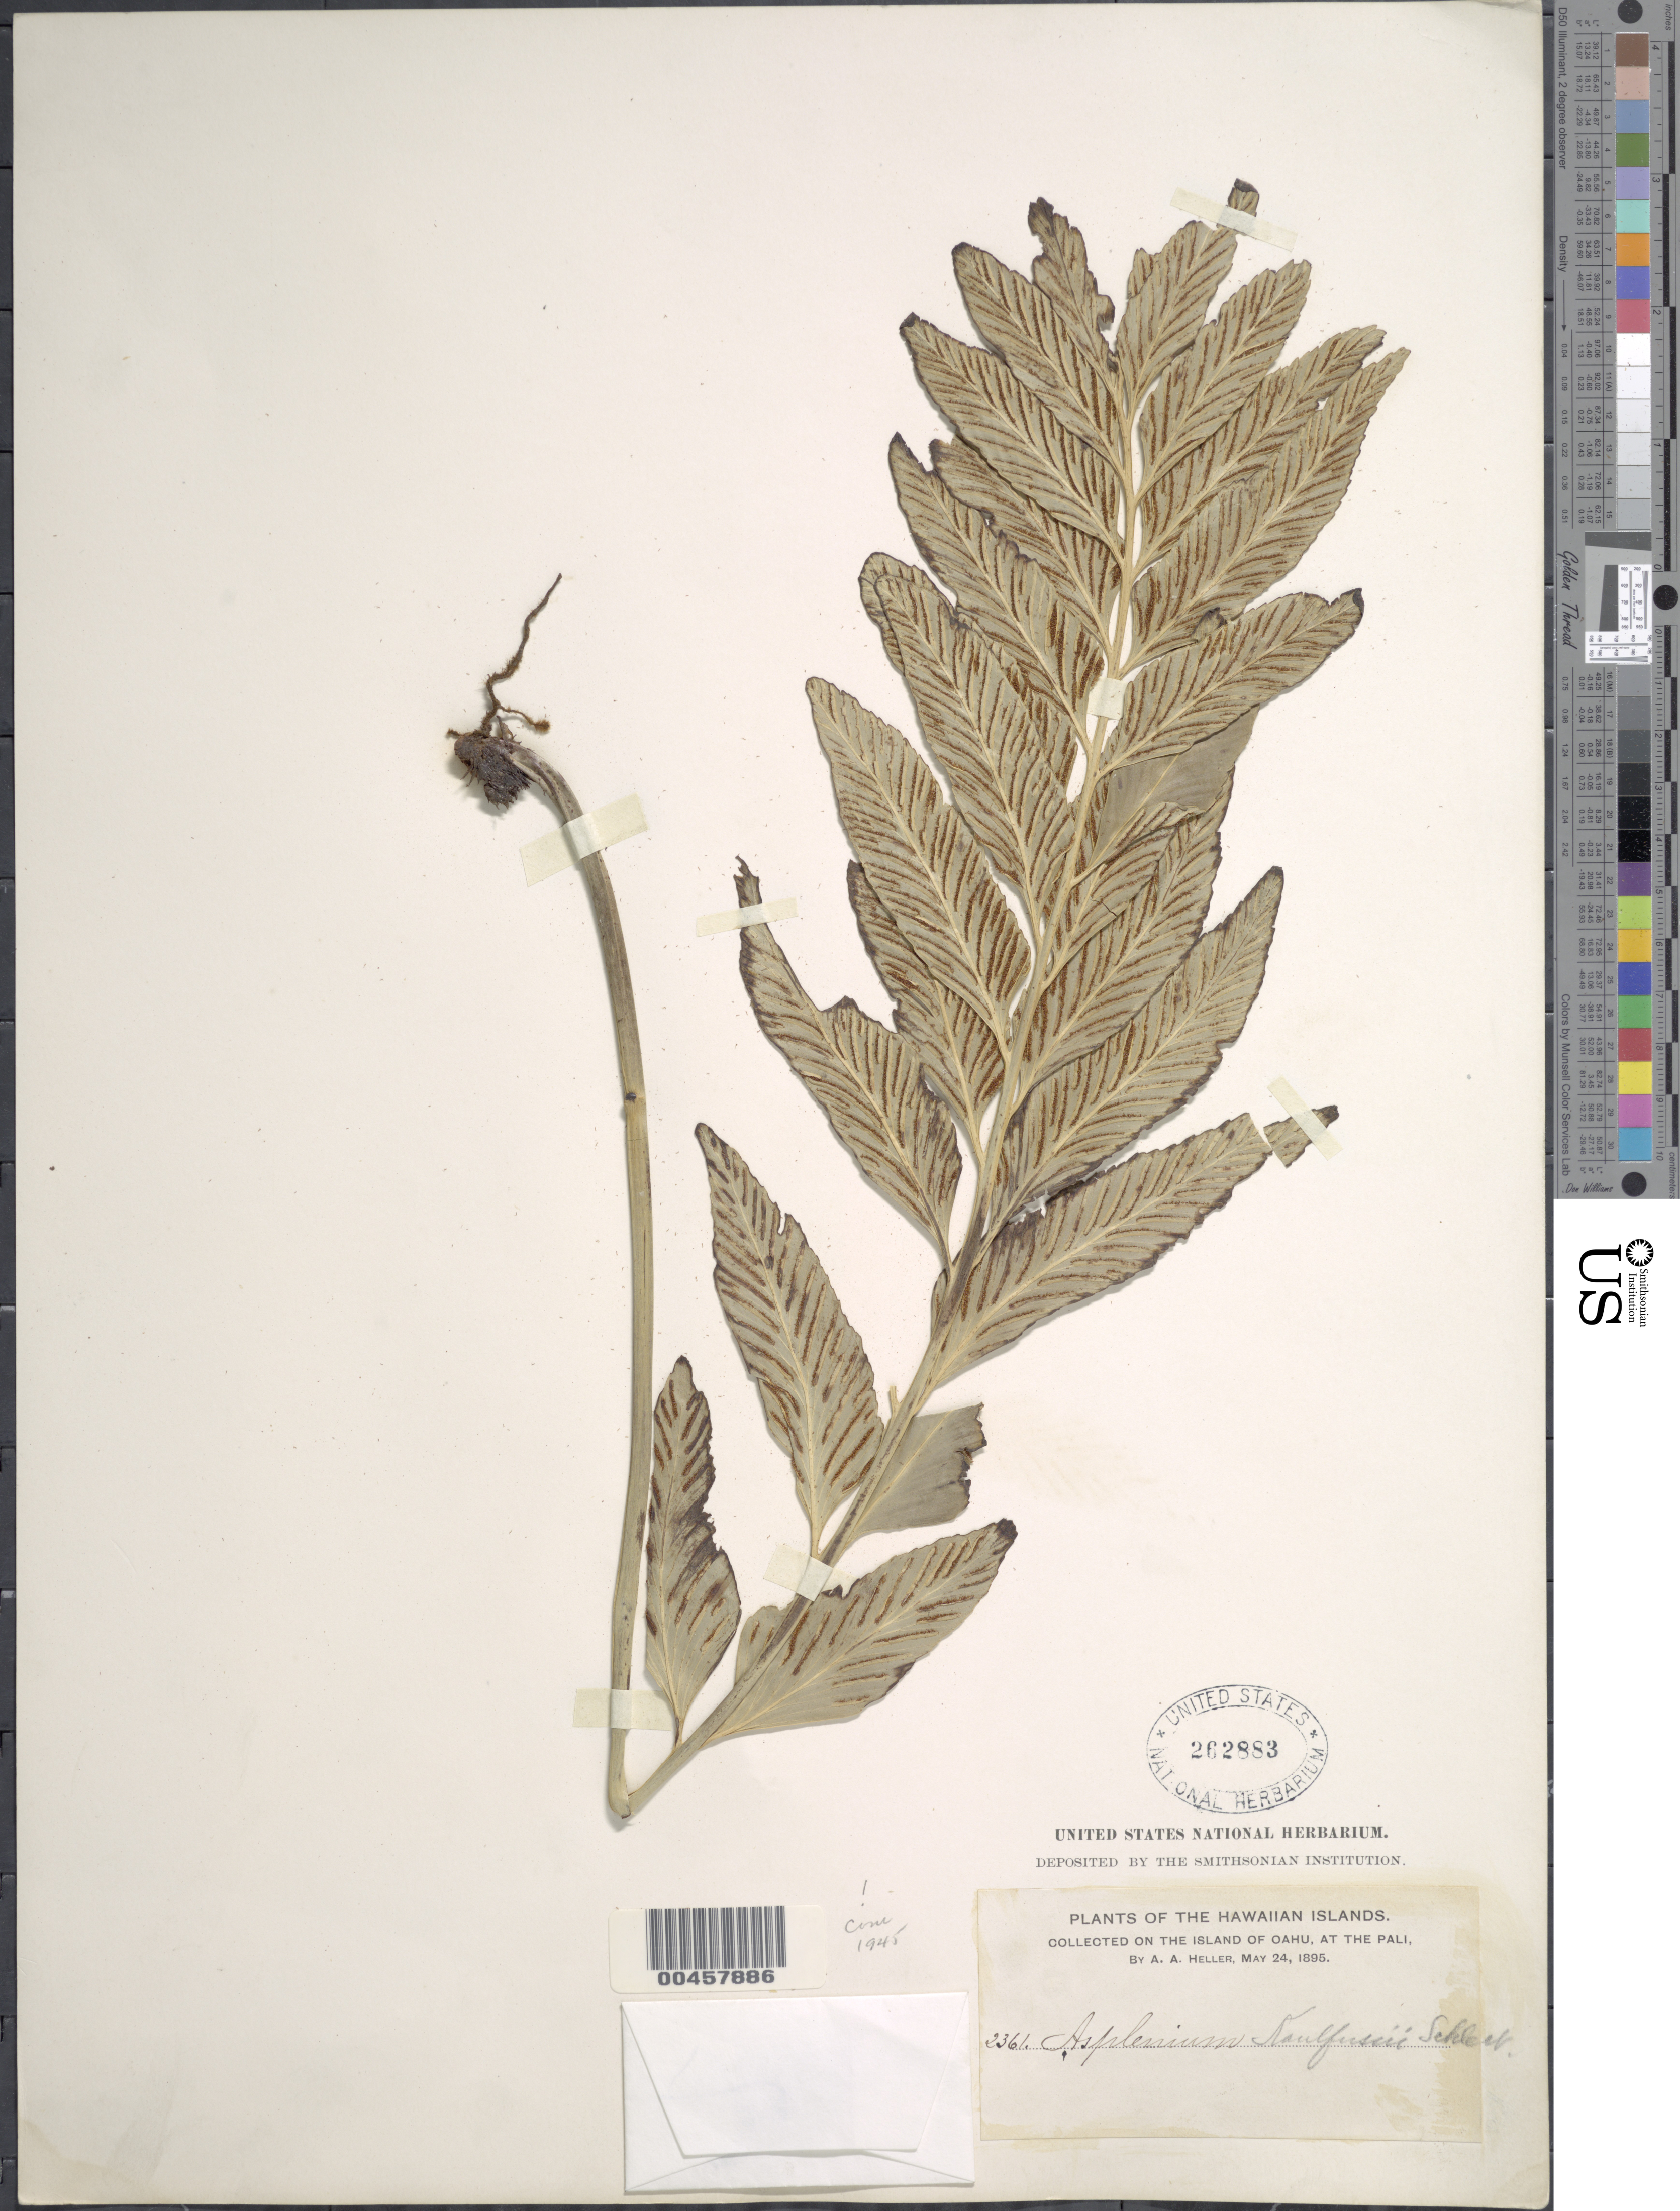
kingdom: Plantae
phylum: Tracheophyta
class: Polypodiopsida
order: Polypodiales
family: Aspleniaceae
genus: Asplenium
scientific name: Asplenium kaulfussii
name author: Schltdl.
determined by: Wagner, W. L., (BOT), Smithsonian Institution - National Museum of Natural History (UNITED STATES)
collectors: A. A. Heller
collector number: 2361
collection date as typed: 24 May 1895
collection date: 1895-05-24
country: United States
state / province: Hawaii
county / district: Honolulu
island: Oahu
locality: on the island of oahu, at the Pali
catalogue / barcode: US 262883